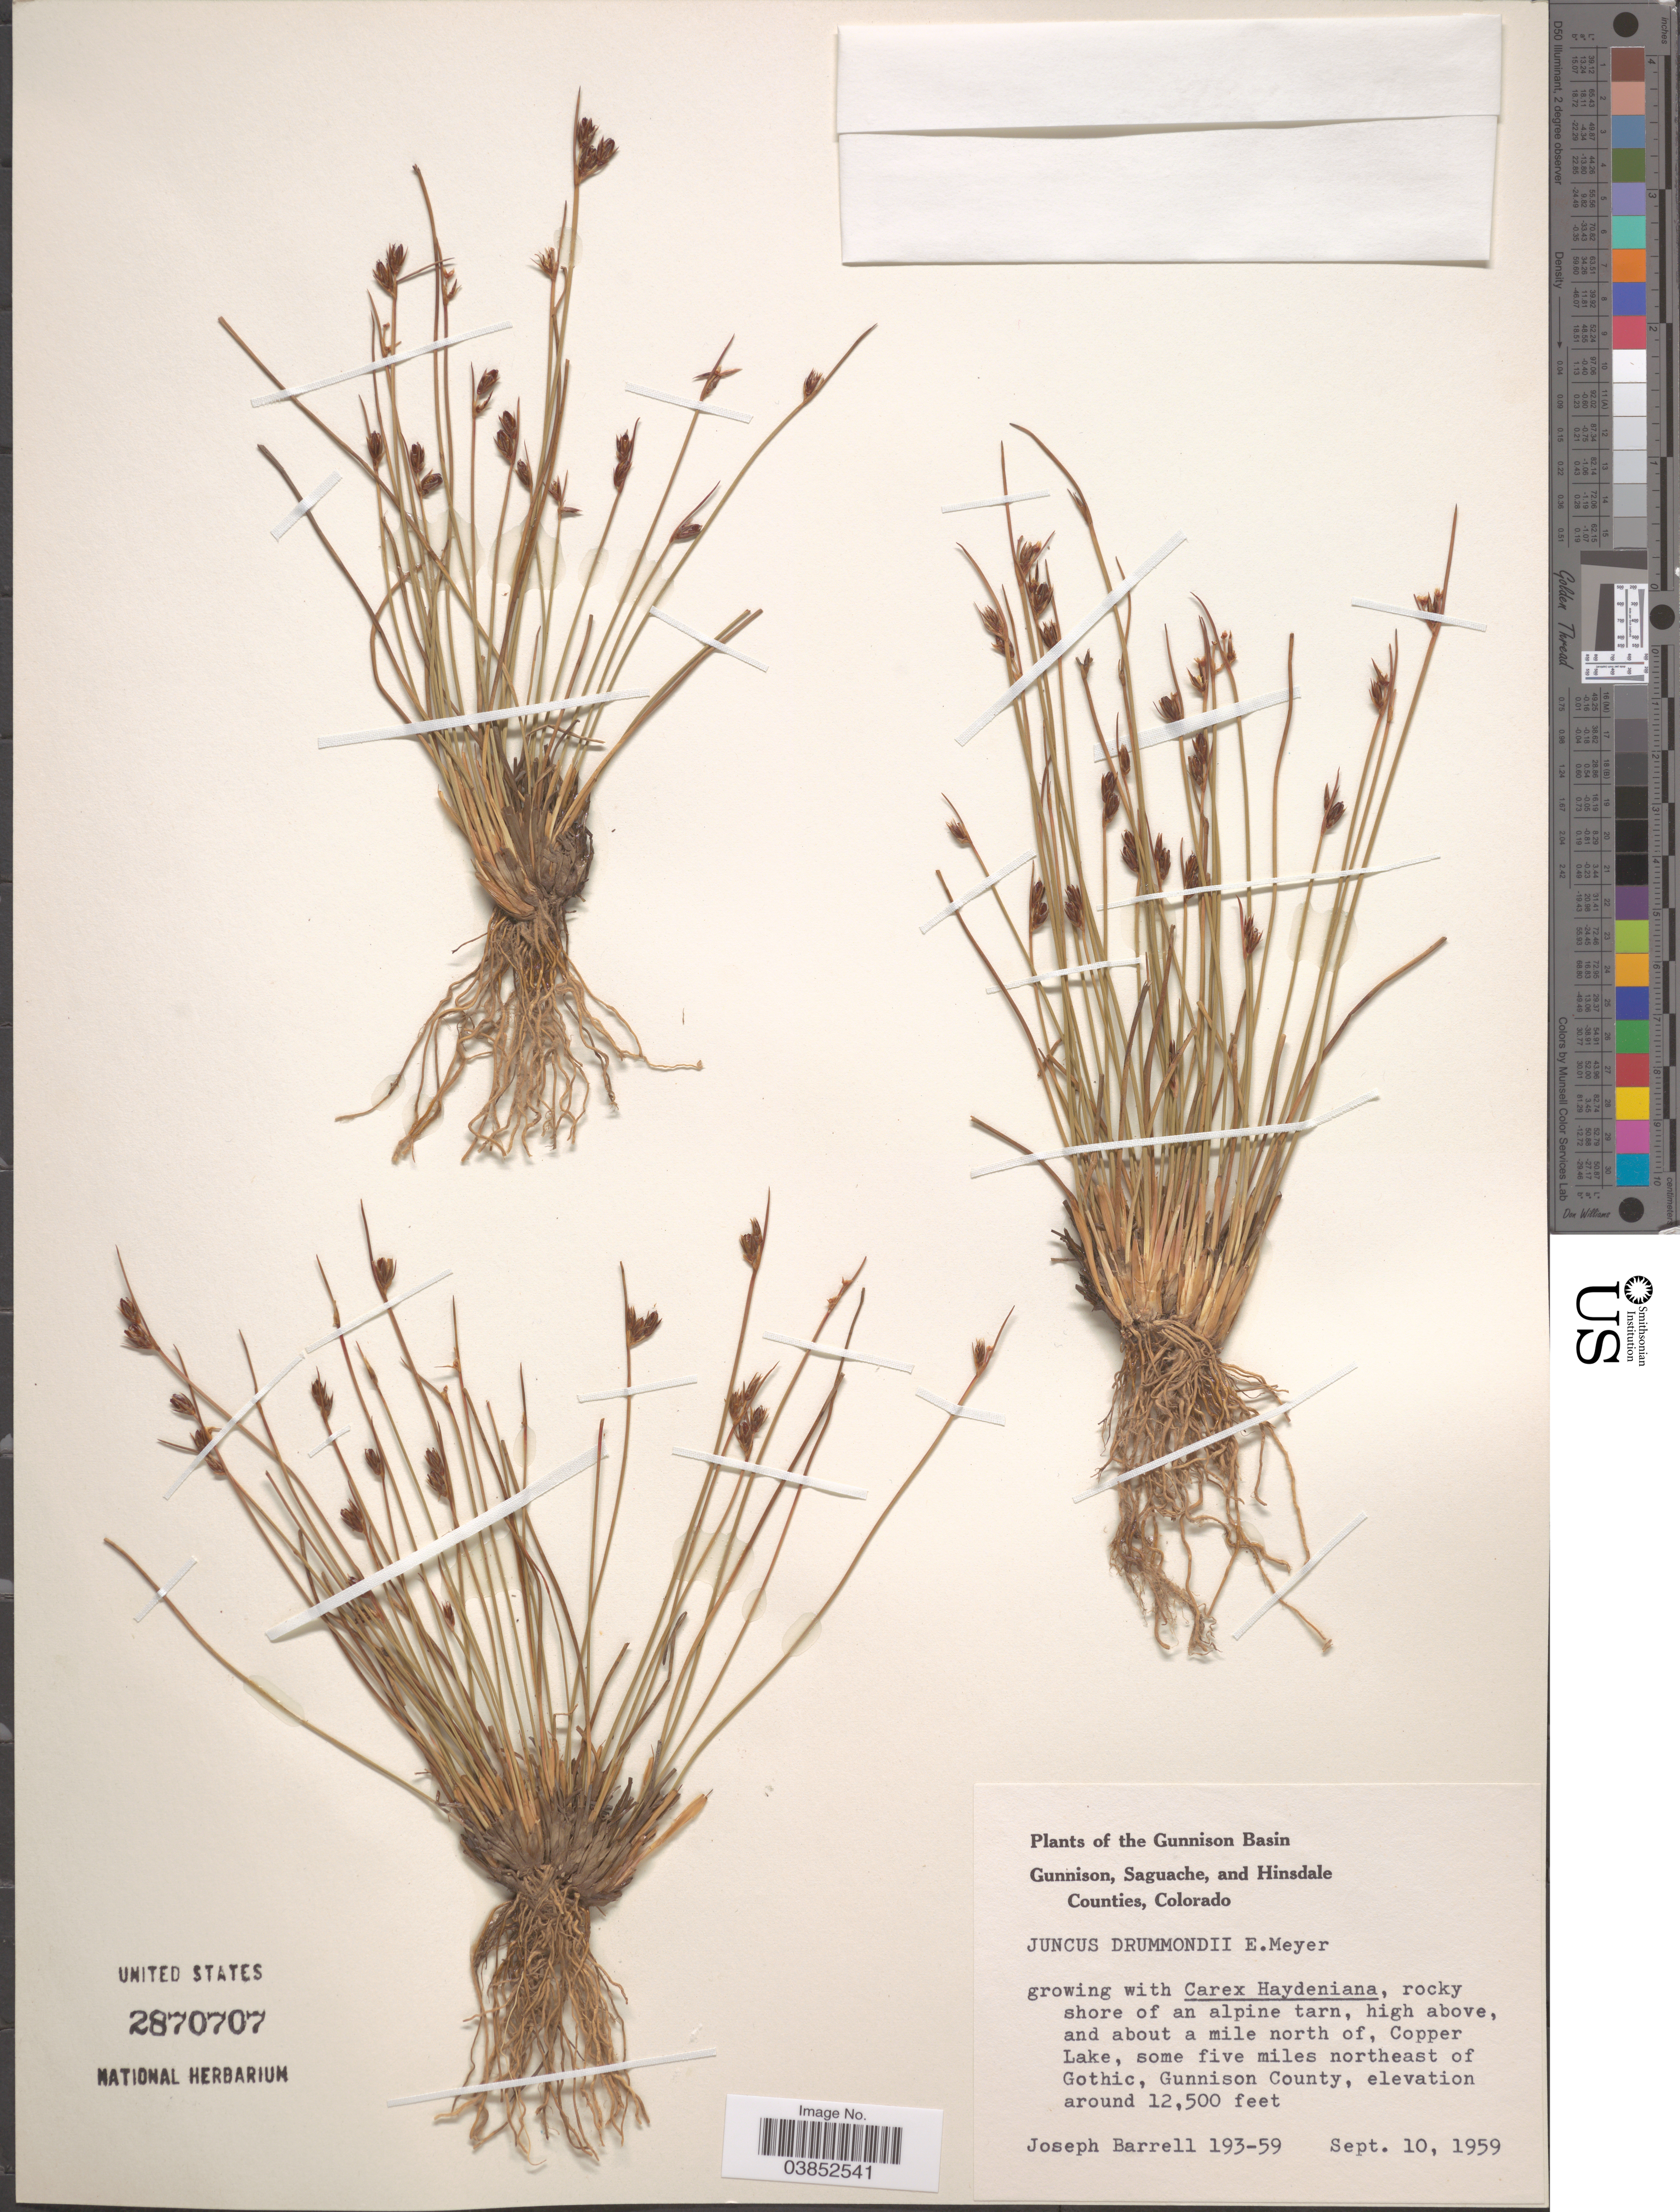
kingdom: Plantae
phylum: Tracheophyta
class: Liliopsida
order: Poales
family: Juncaceae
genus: Juncus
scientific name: Juncus drummondii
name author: E. Mey.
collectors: J. Barrell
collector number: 193-59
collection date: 1959-09-10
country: United States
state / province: Colorado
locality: The Gunnison Basin. About a mile north of, Copper Lake, some five miles northeast of Gothic, Gunnison County.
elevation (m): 3810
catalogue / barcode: US 2870707